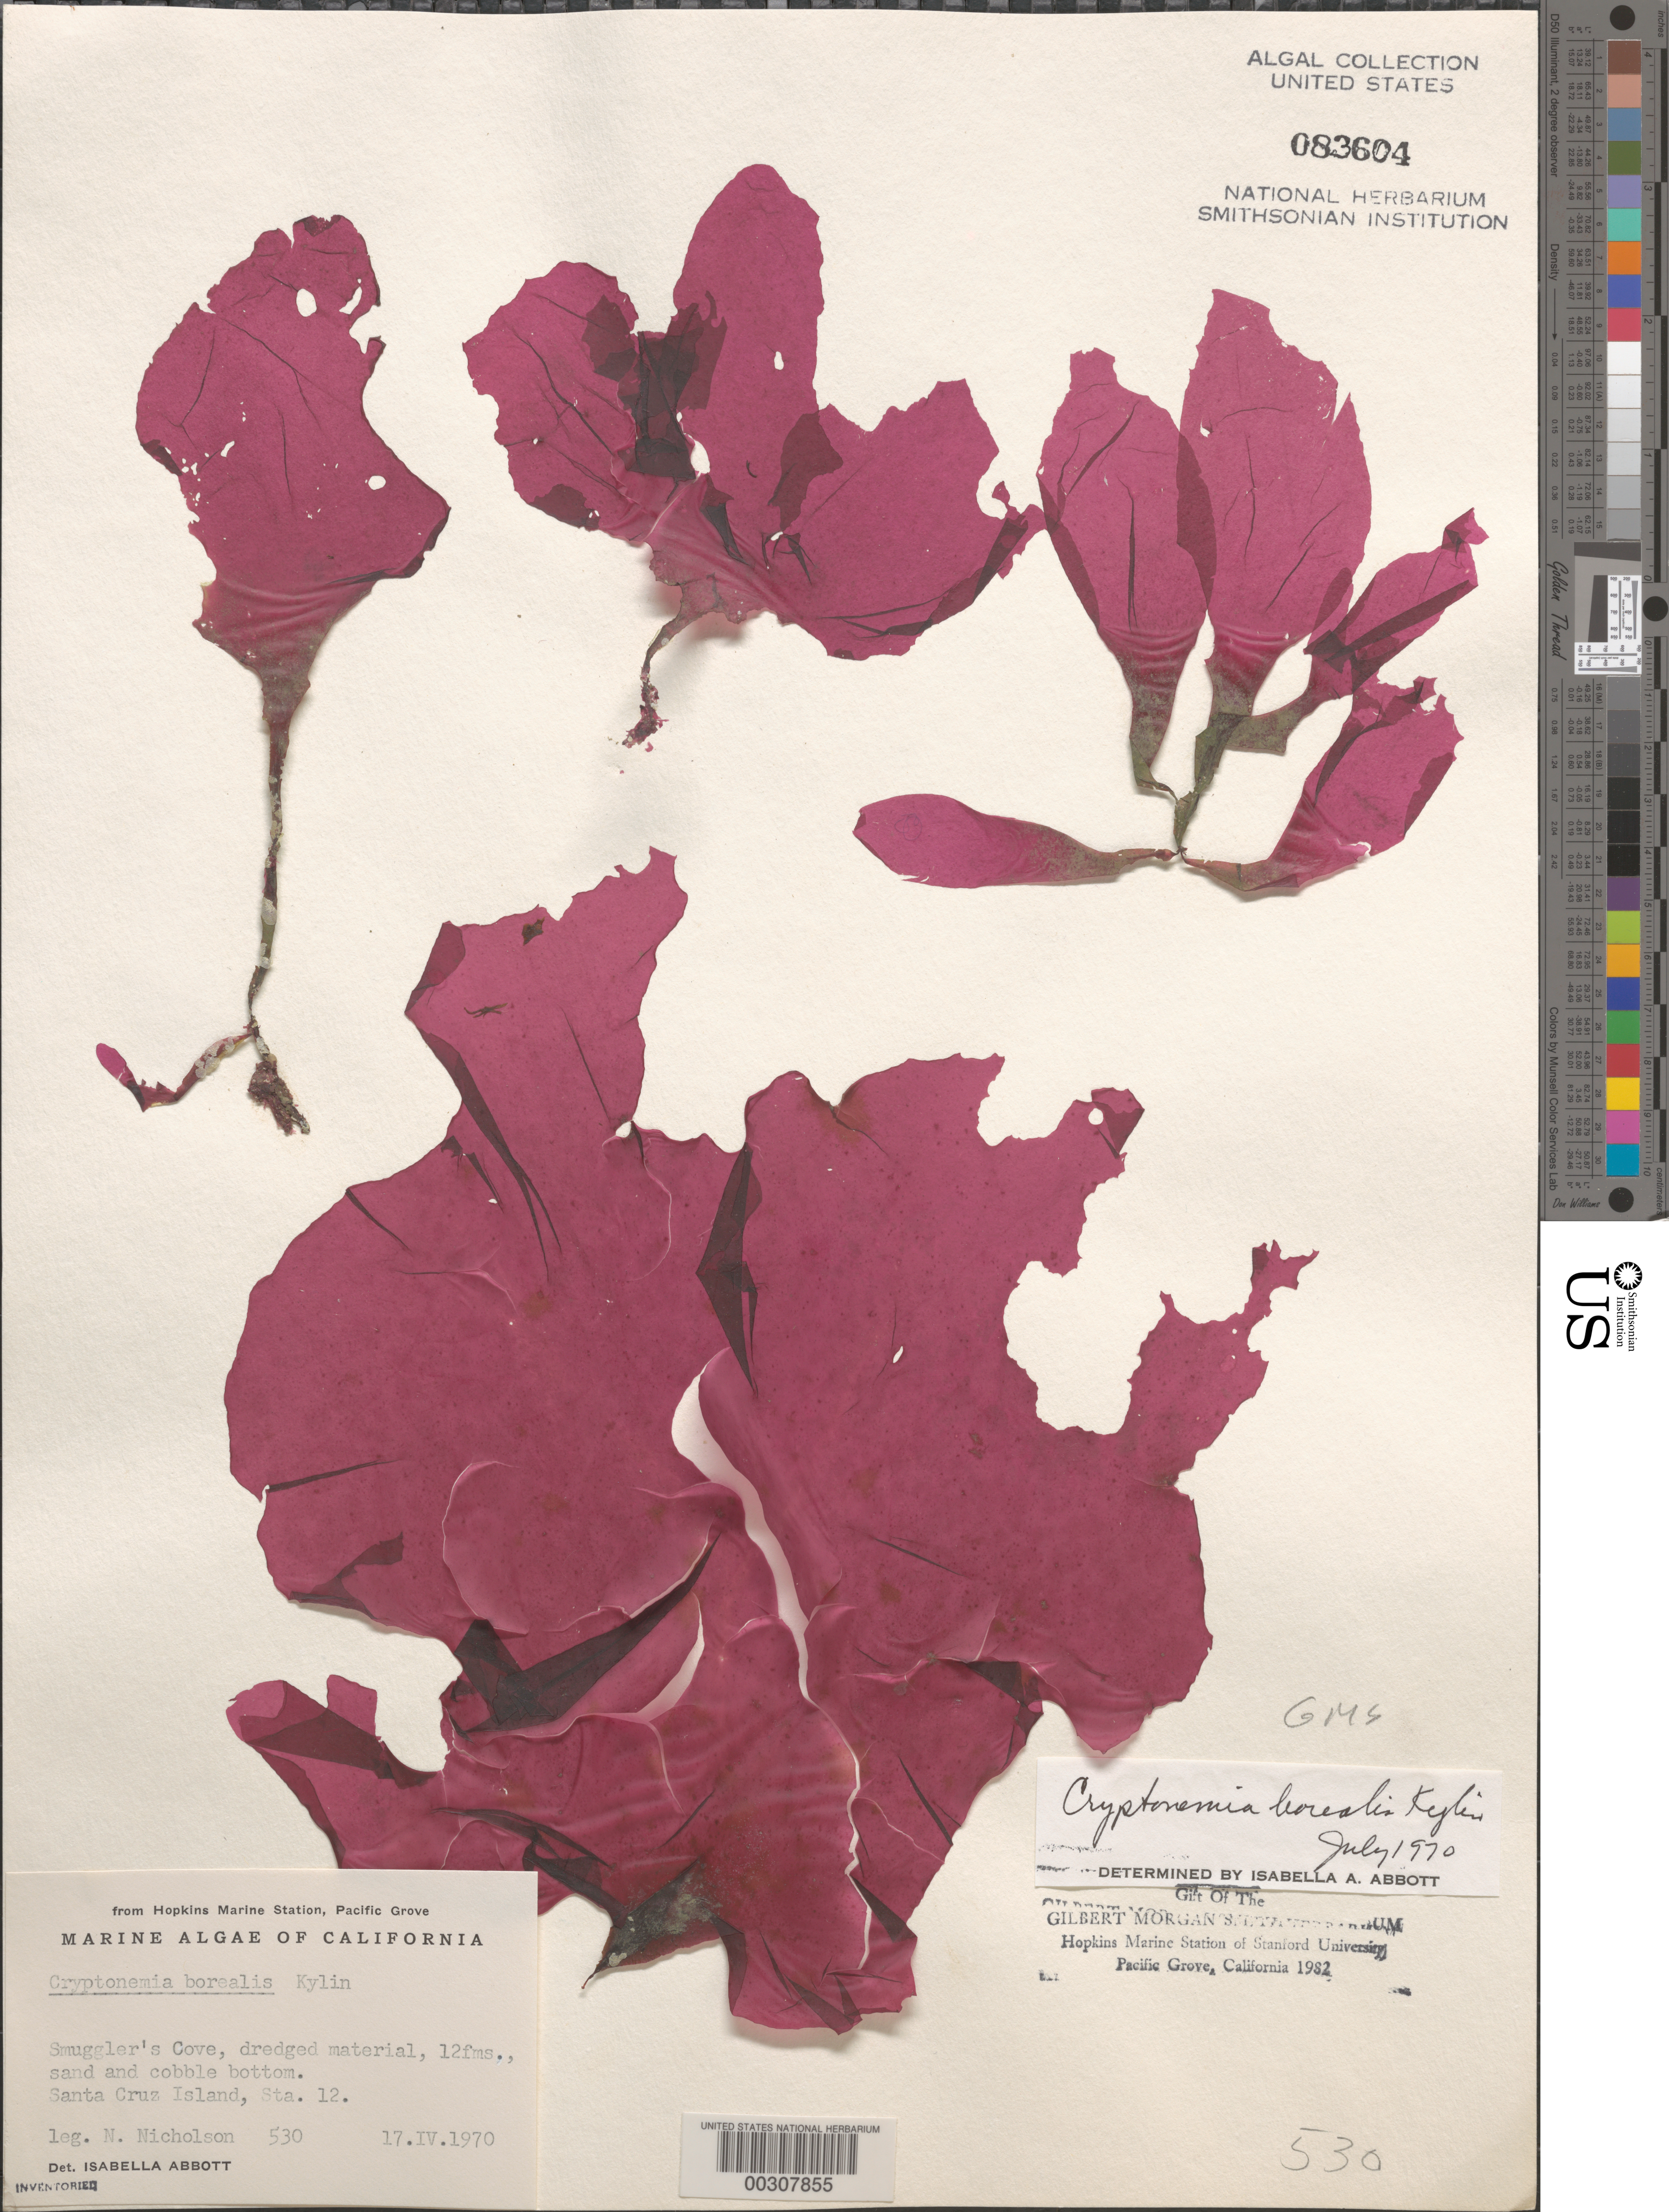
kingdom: Plantae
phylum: Rhodophyta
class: Florideophyceae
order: Halymeniales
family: Halymeniaceae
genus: Cryptonemia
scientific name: Cryptonemia borealis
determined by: Abbott, Isabella A.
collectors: N. Nicholson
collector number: Nln 530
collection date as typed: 17 Apr 1970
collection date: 1970-04-17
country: United States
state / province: California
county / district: Santa Barbara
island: Santa Cruz Island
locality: Smuggler's Cove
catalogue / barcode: US 83604